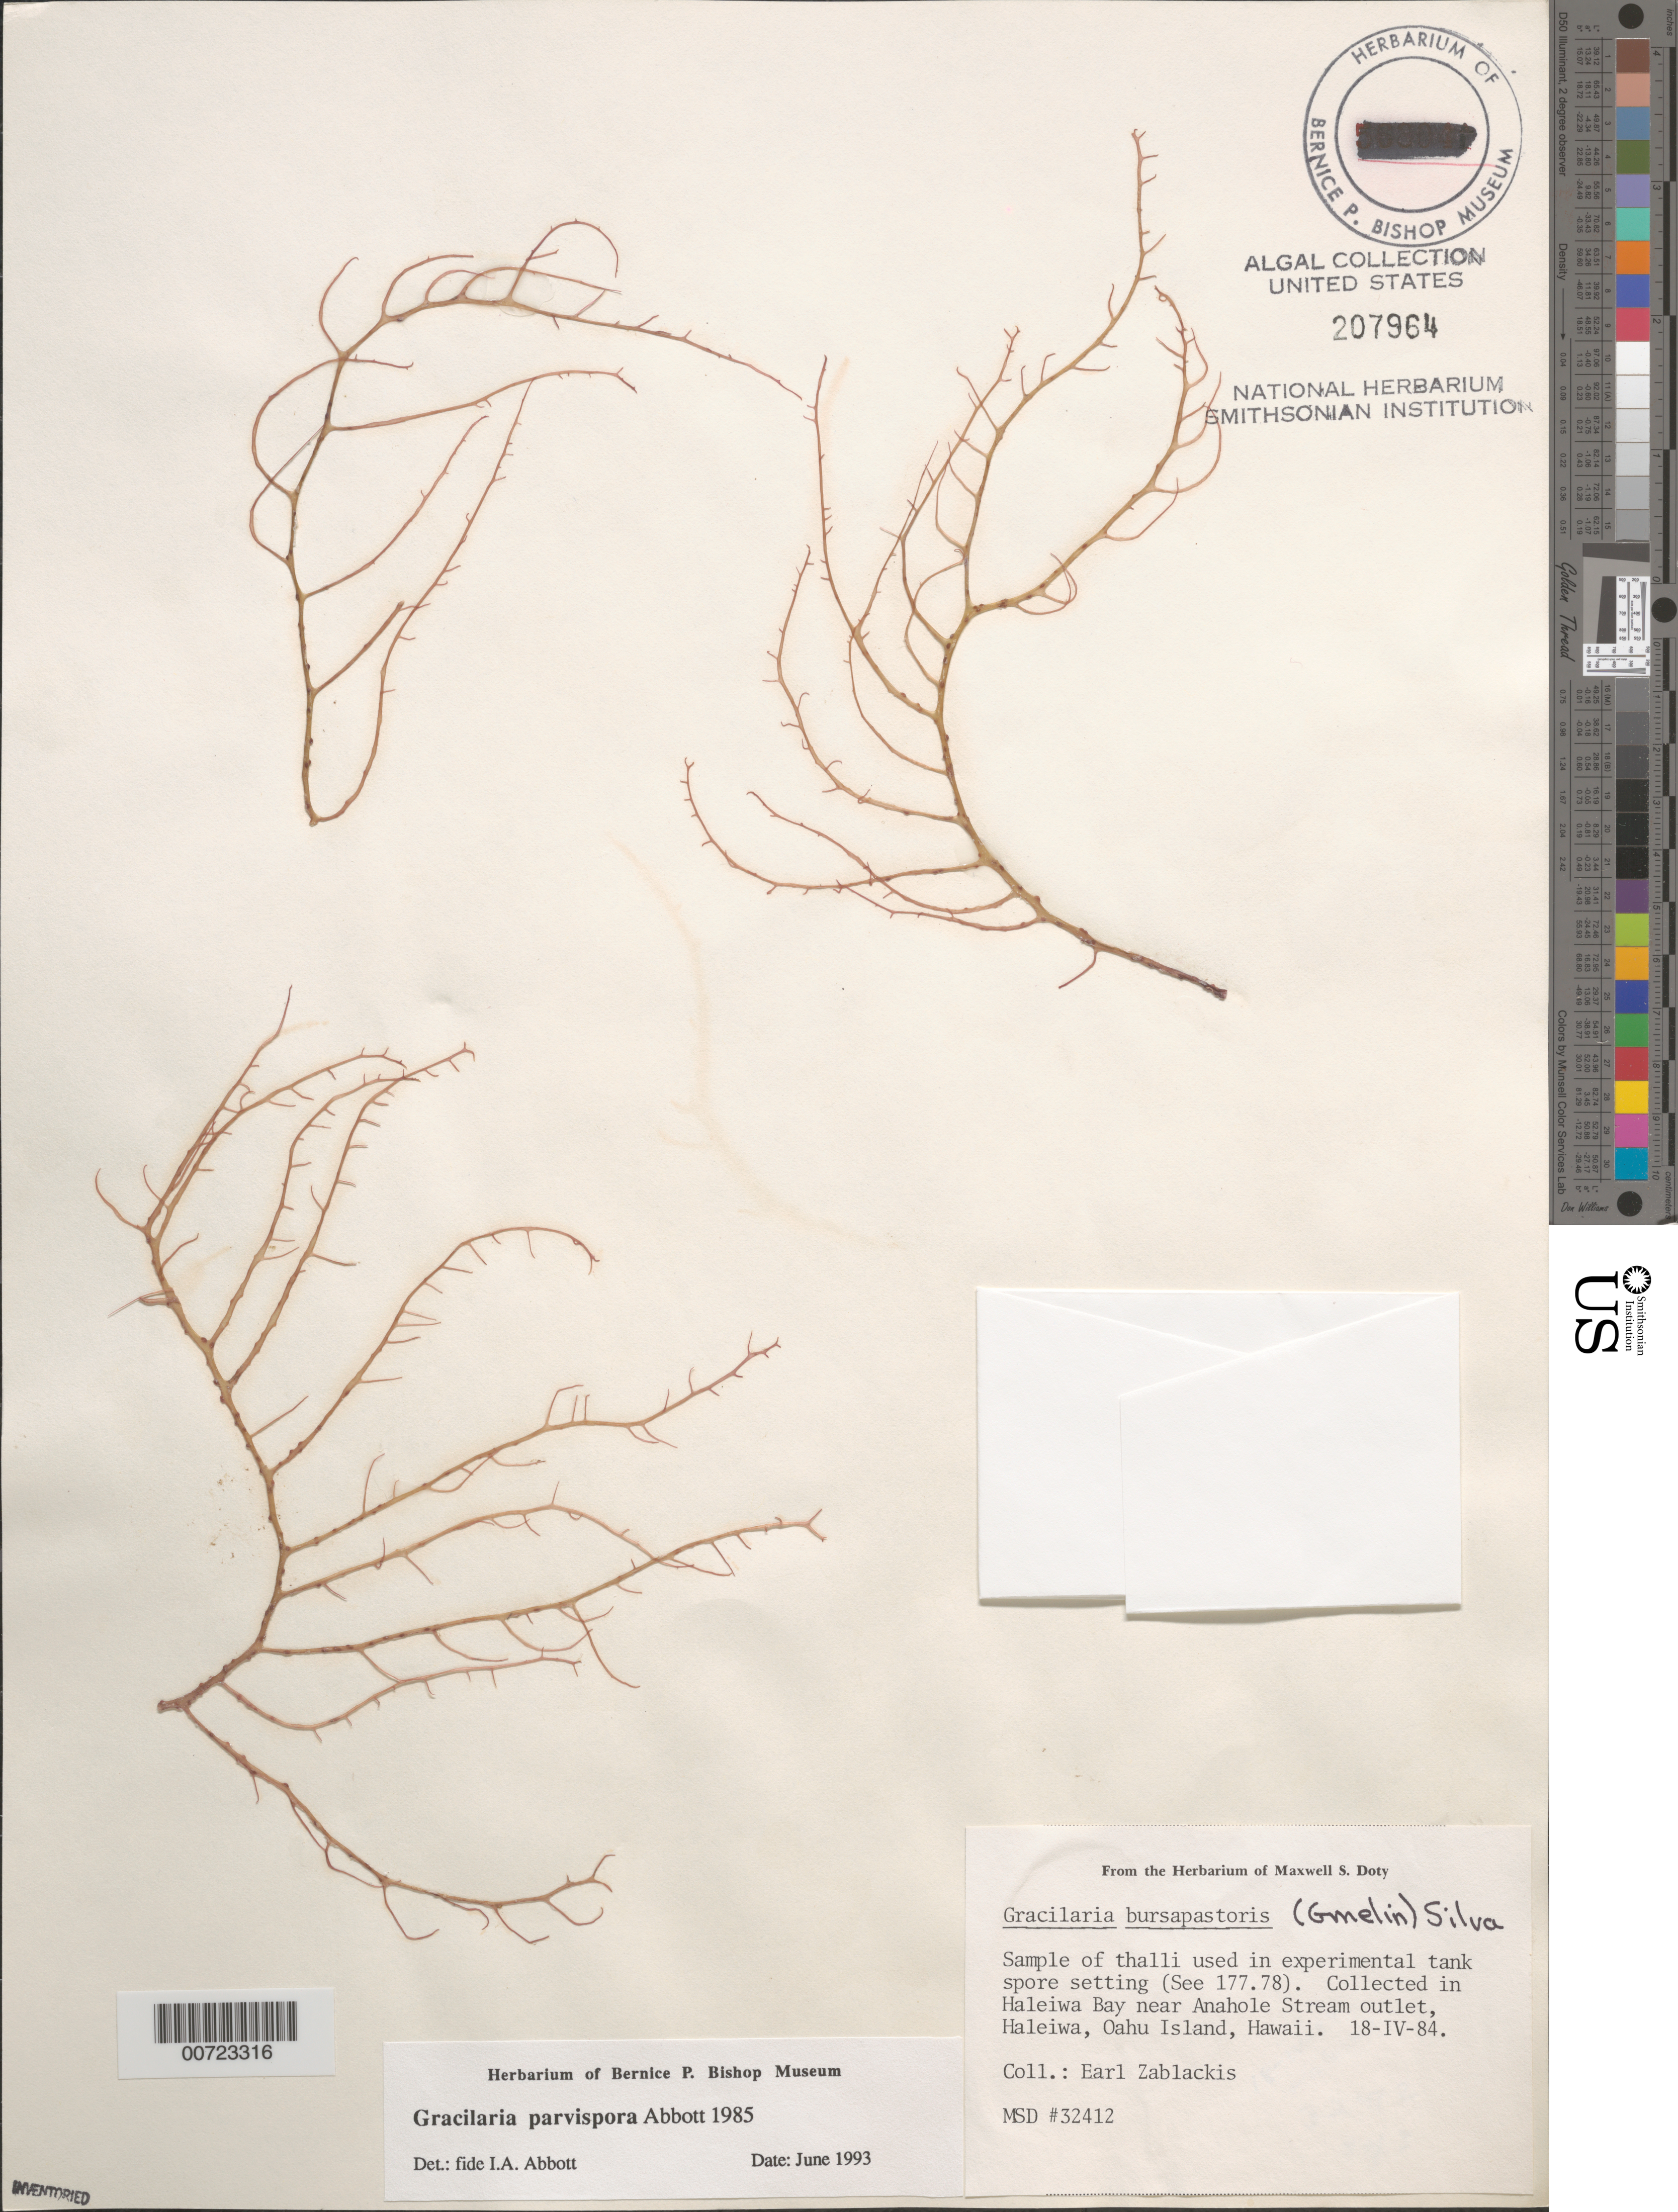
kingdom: Plantae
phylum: Rhodophyta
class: Florideophyceae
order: Gracilariales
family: Gracilariaceae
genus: Gracilaria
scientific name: Gracilaria parvispora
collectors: E. Zablackis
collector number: MSD 32412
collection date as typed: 18 Apr 1984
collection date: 1984-04-18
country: United States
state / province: Hawaii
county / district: Honolulu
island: Oahu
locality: Haleiwa, Haleiwa Bay near Anahole Stream outlet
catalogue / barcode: US 207964